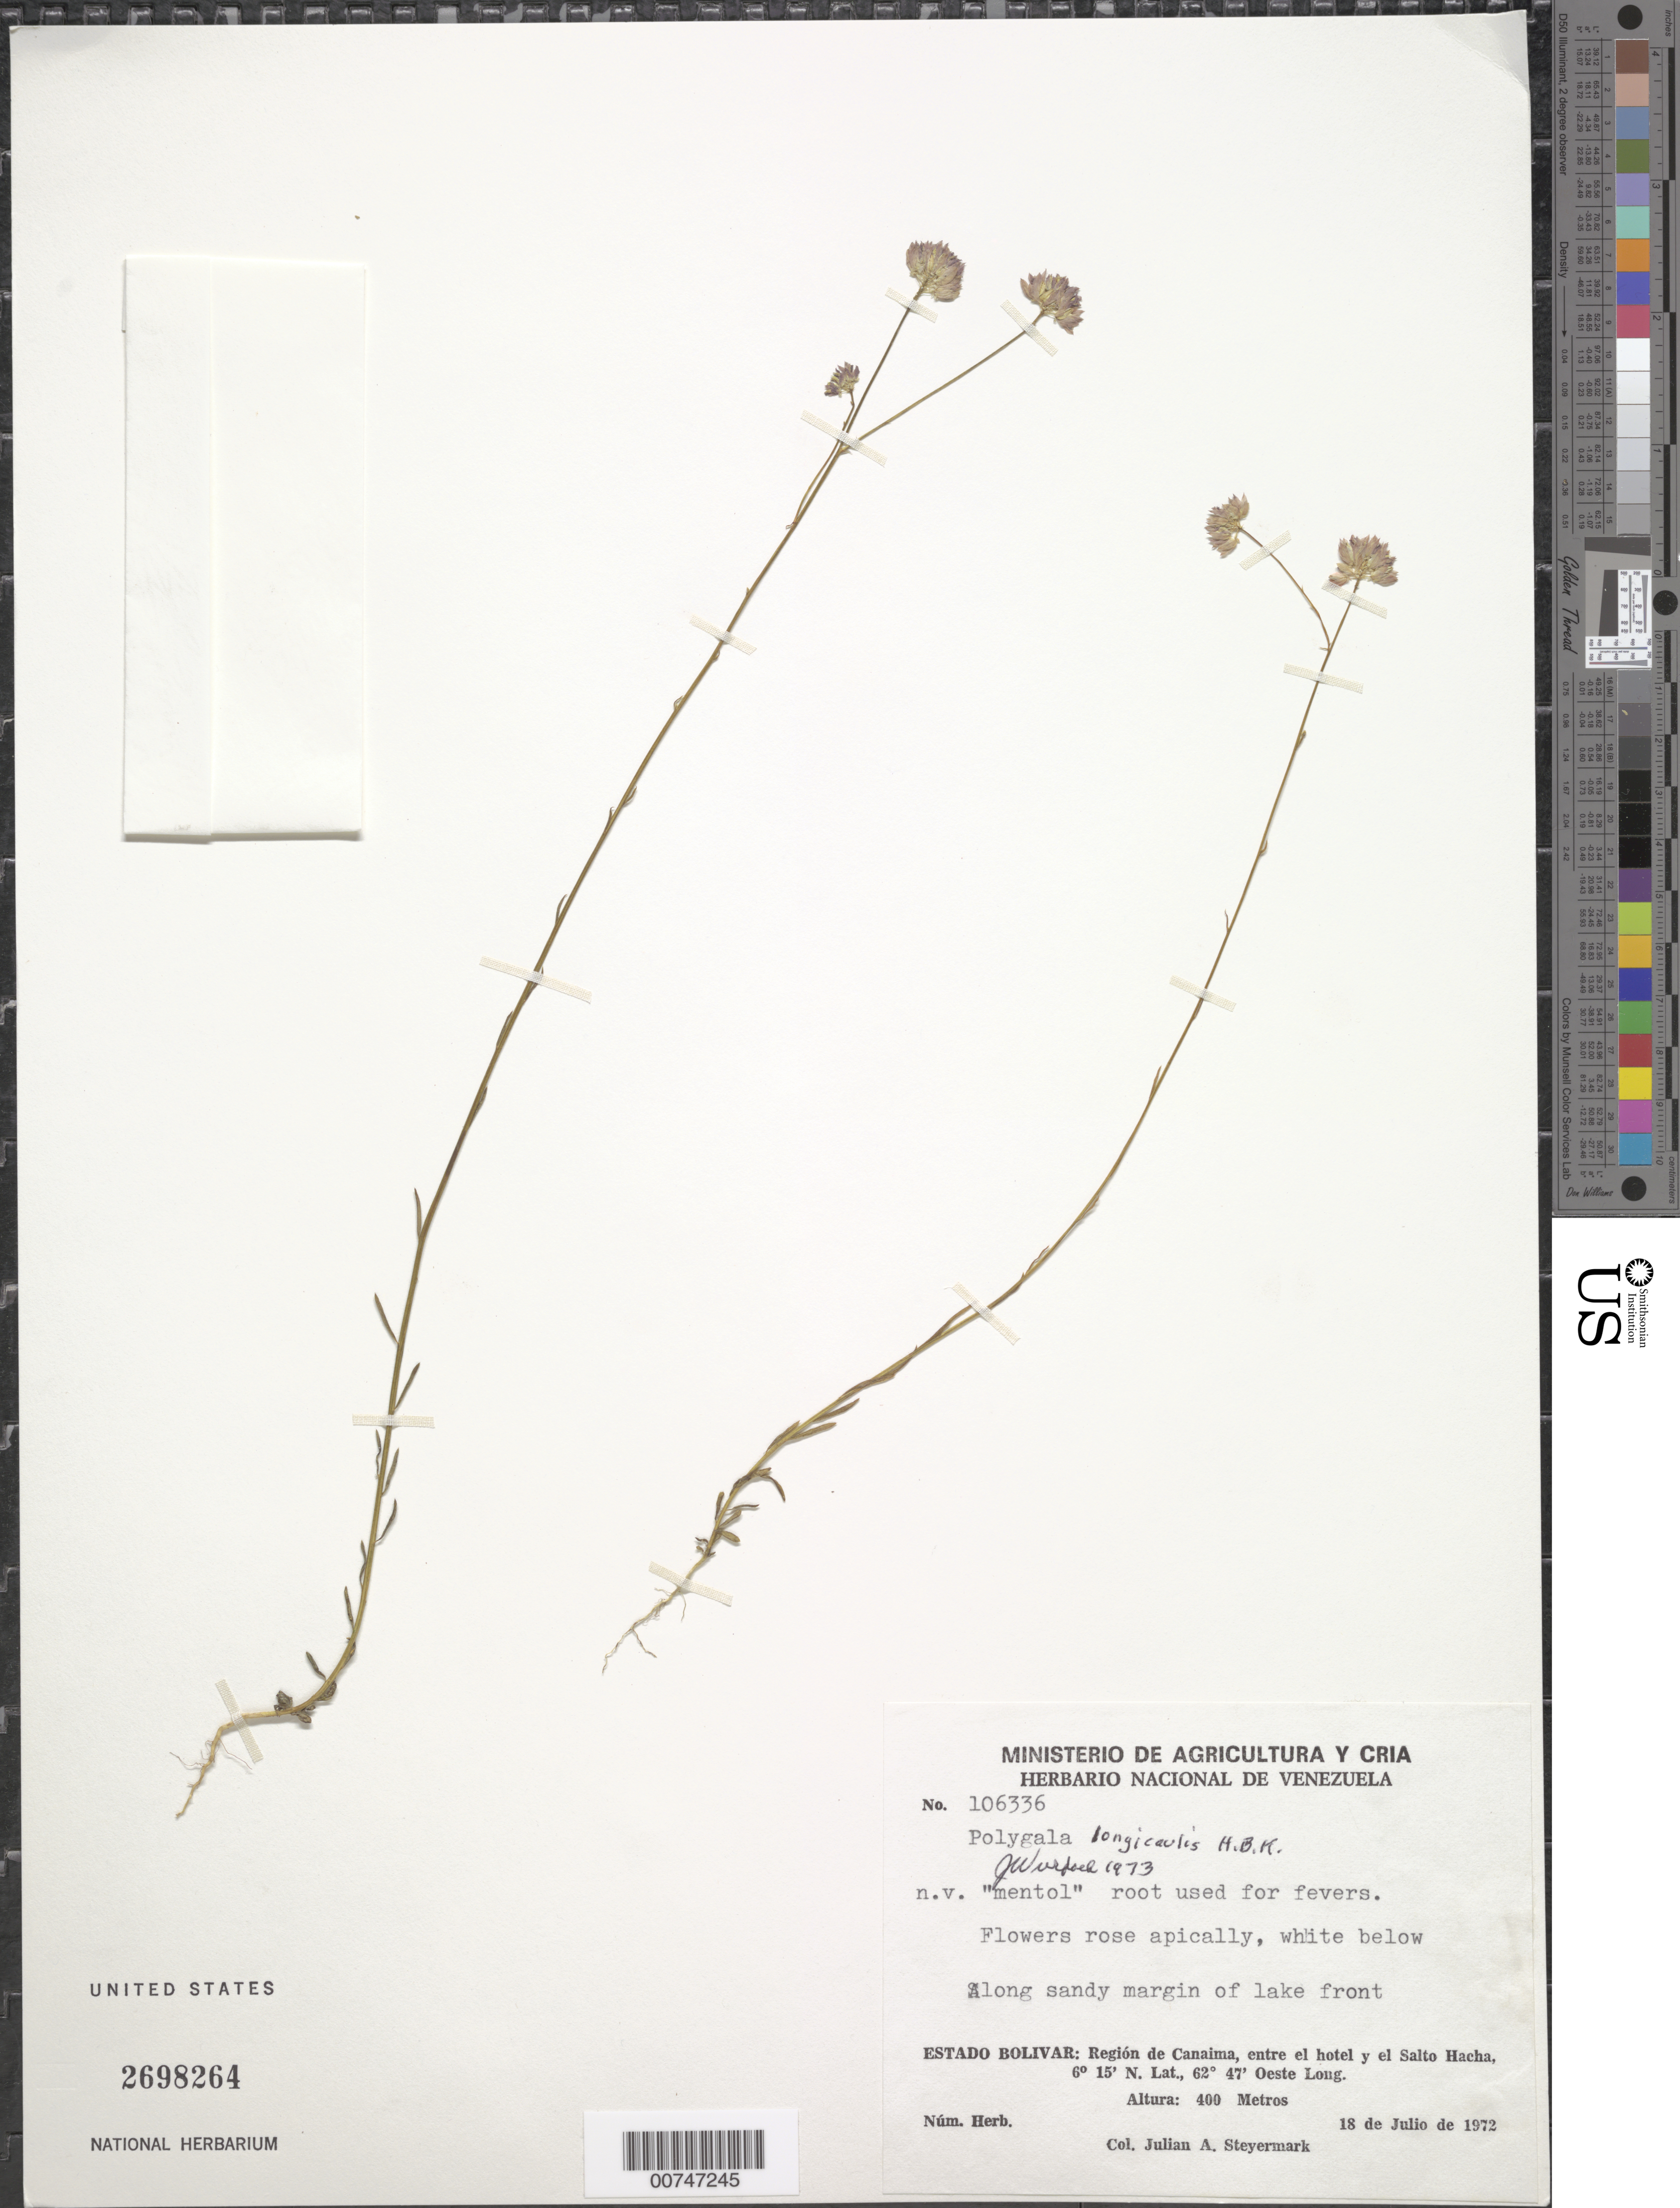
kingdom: Plantae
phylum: Tracheophyta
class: Magnoliopsida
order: Fabales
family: Polygalaceae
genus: Polygala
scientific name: Polygala longicaulis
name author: Kunth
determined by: Wurdack, John J., (US), US (UNITED STATES)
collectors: J. Steyermark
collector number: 106336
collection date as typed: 18-Jul-72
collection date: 1972-07-18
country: Venezuela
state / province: Bolívar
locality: Canaima, entre el hotel y el Salto Hacha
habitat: Along sandy margin of lake front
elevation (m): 400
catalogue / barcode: US 2698264